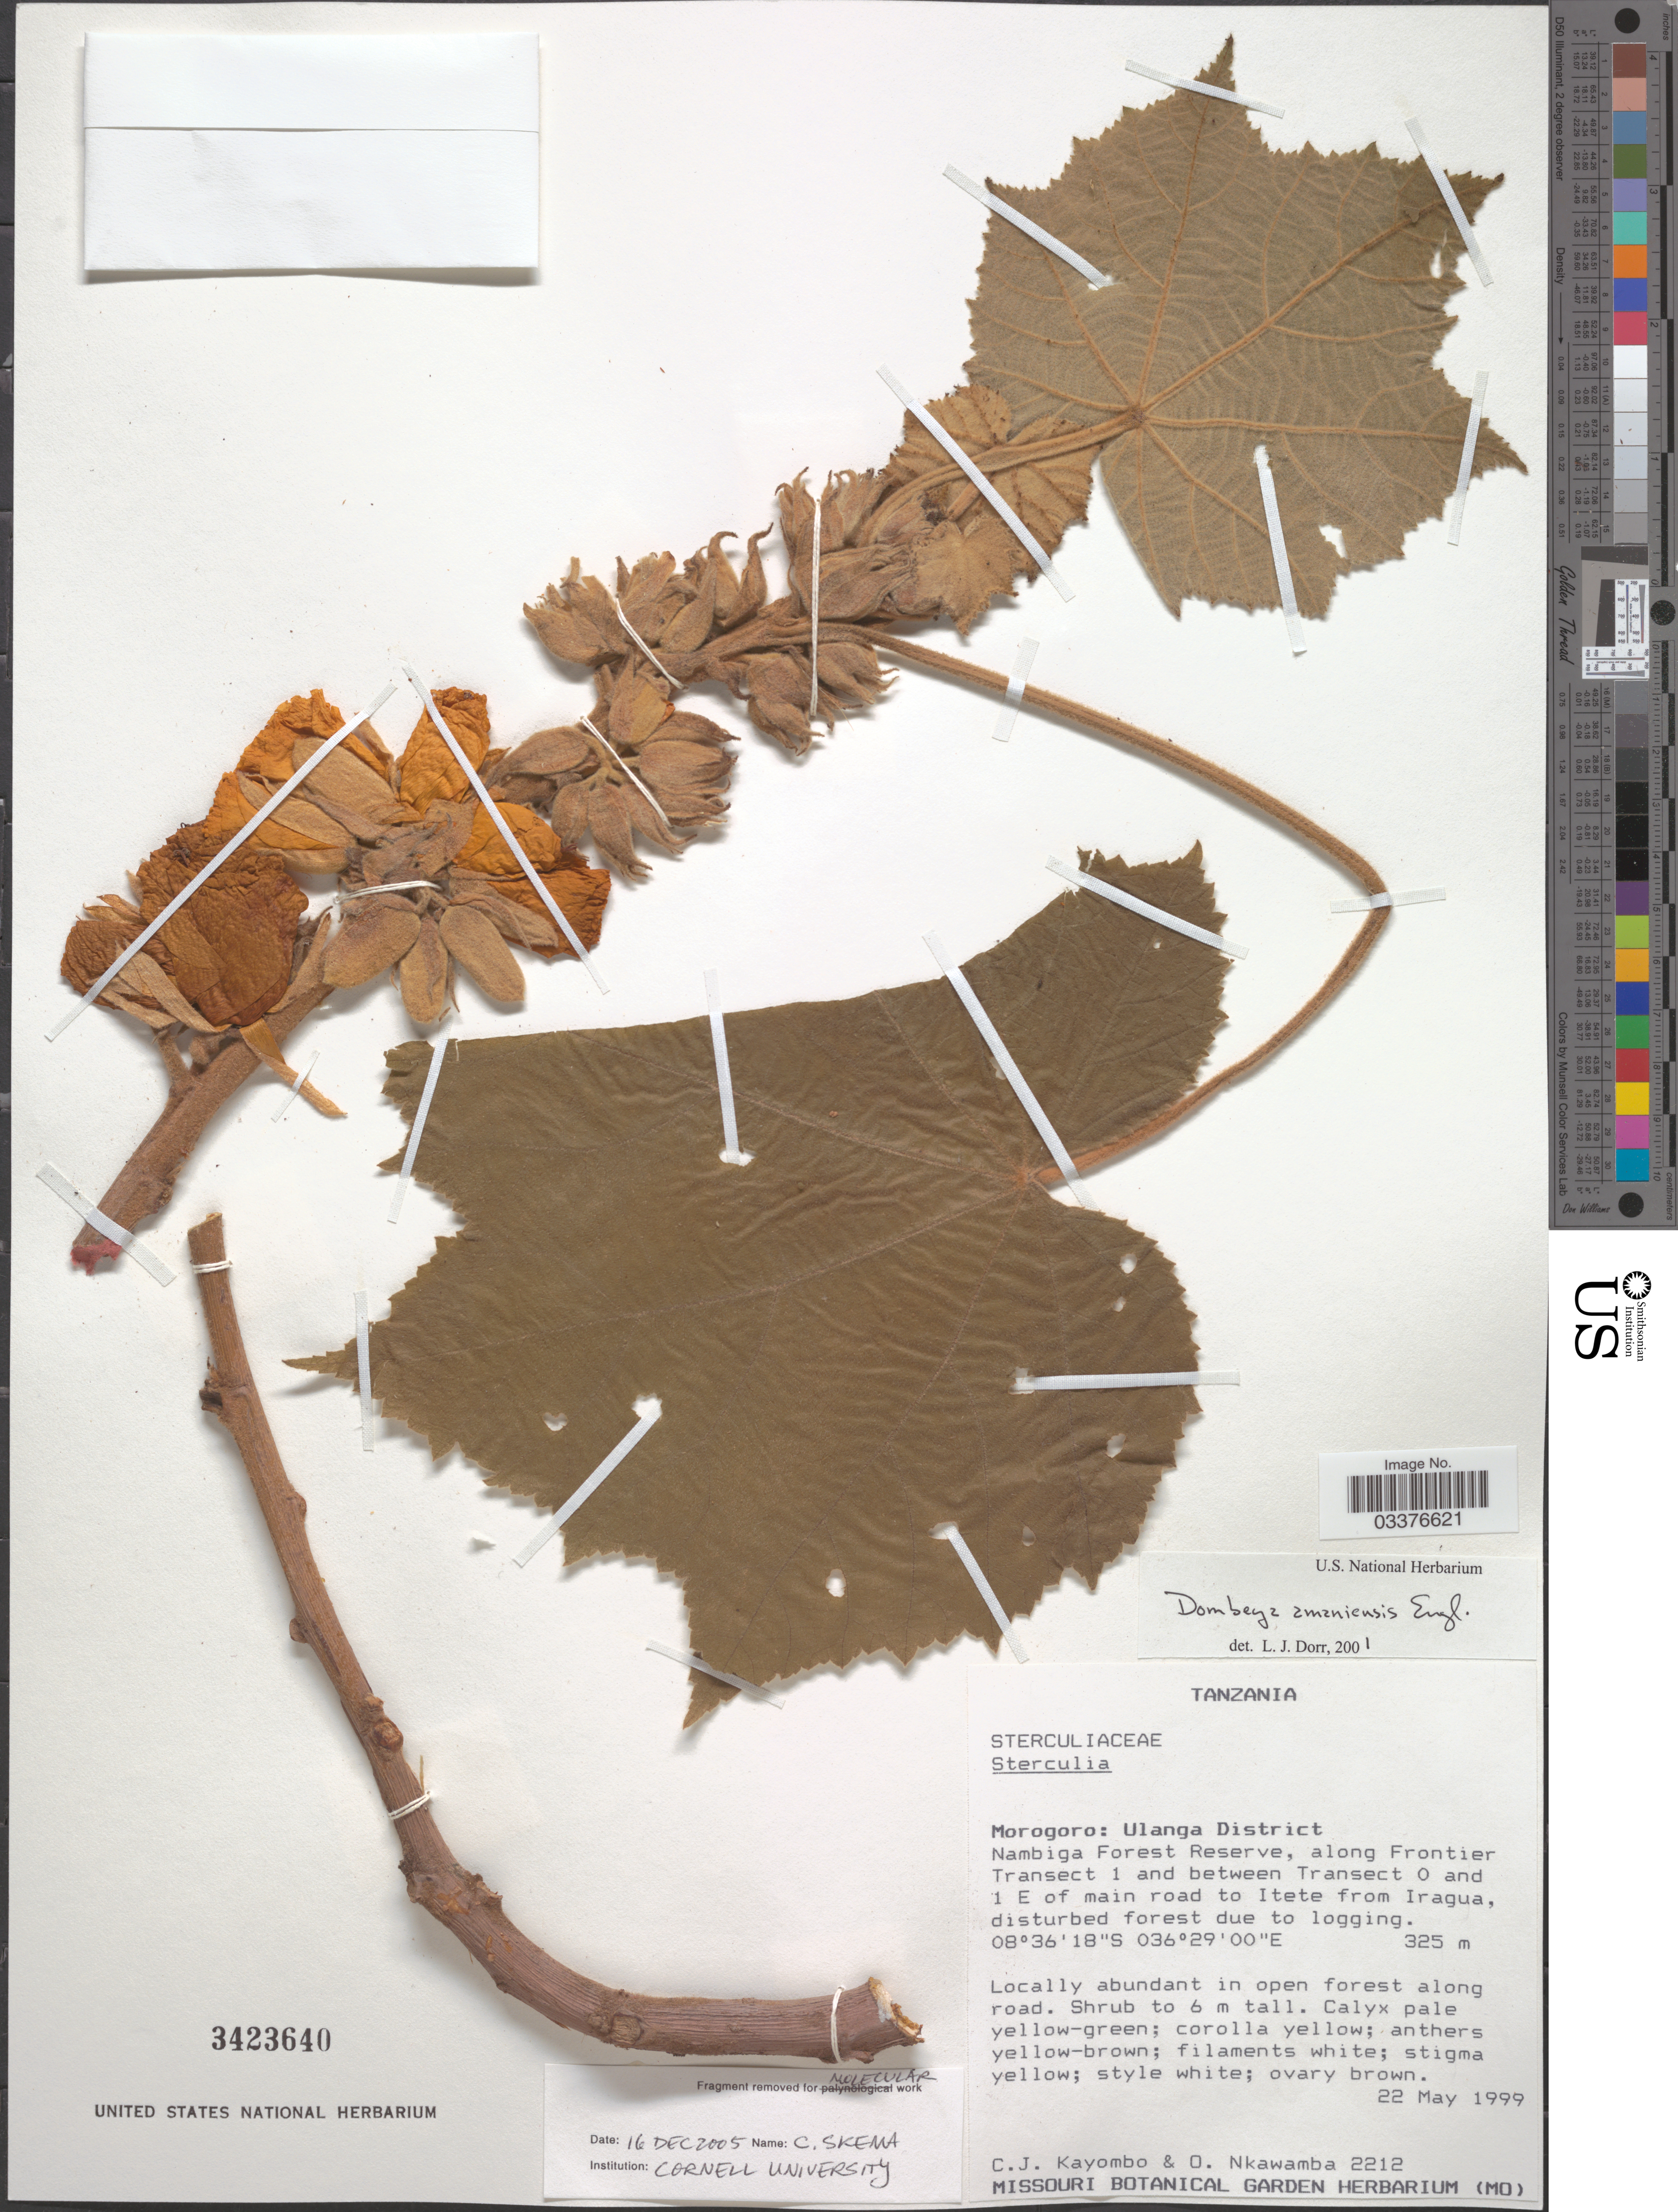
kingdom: Plantae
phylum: Tracheophyta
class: Magnoliopsida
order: Malvales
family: Malvaceae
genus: Dombeya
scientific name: Dombeya amaniensis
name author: Engl.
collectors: C. Kayombo & O. Nkawamba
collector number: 2212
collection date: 1999-05-22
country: Tanzania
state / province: Morogoro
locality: Ulanga District. Nambiga Forest Reserve, along Frontier Transect 1 and between Transect 0 and 1 E of main road to Itete from Iragua.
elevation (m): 325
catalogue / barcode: US 3423640